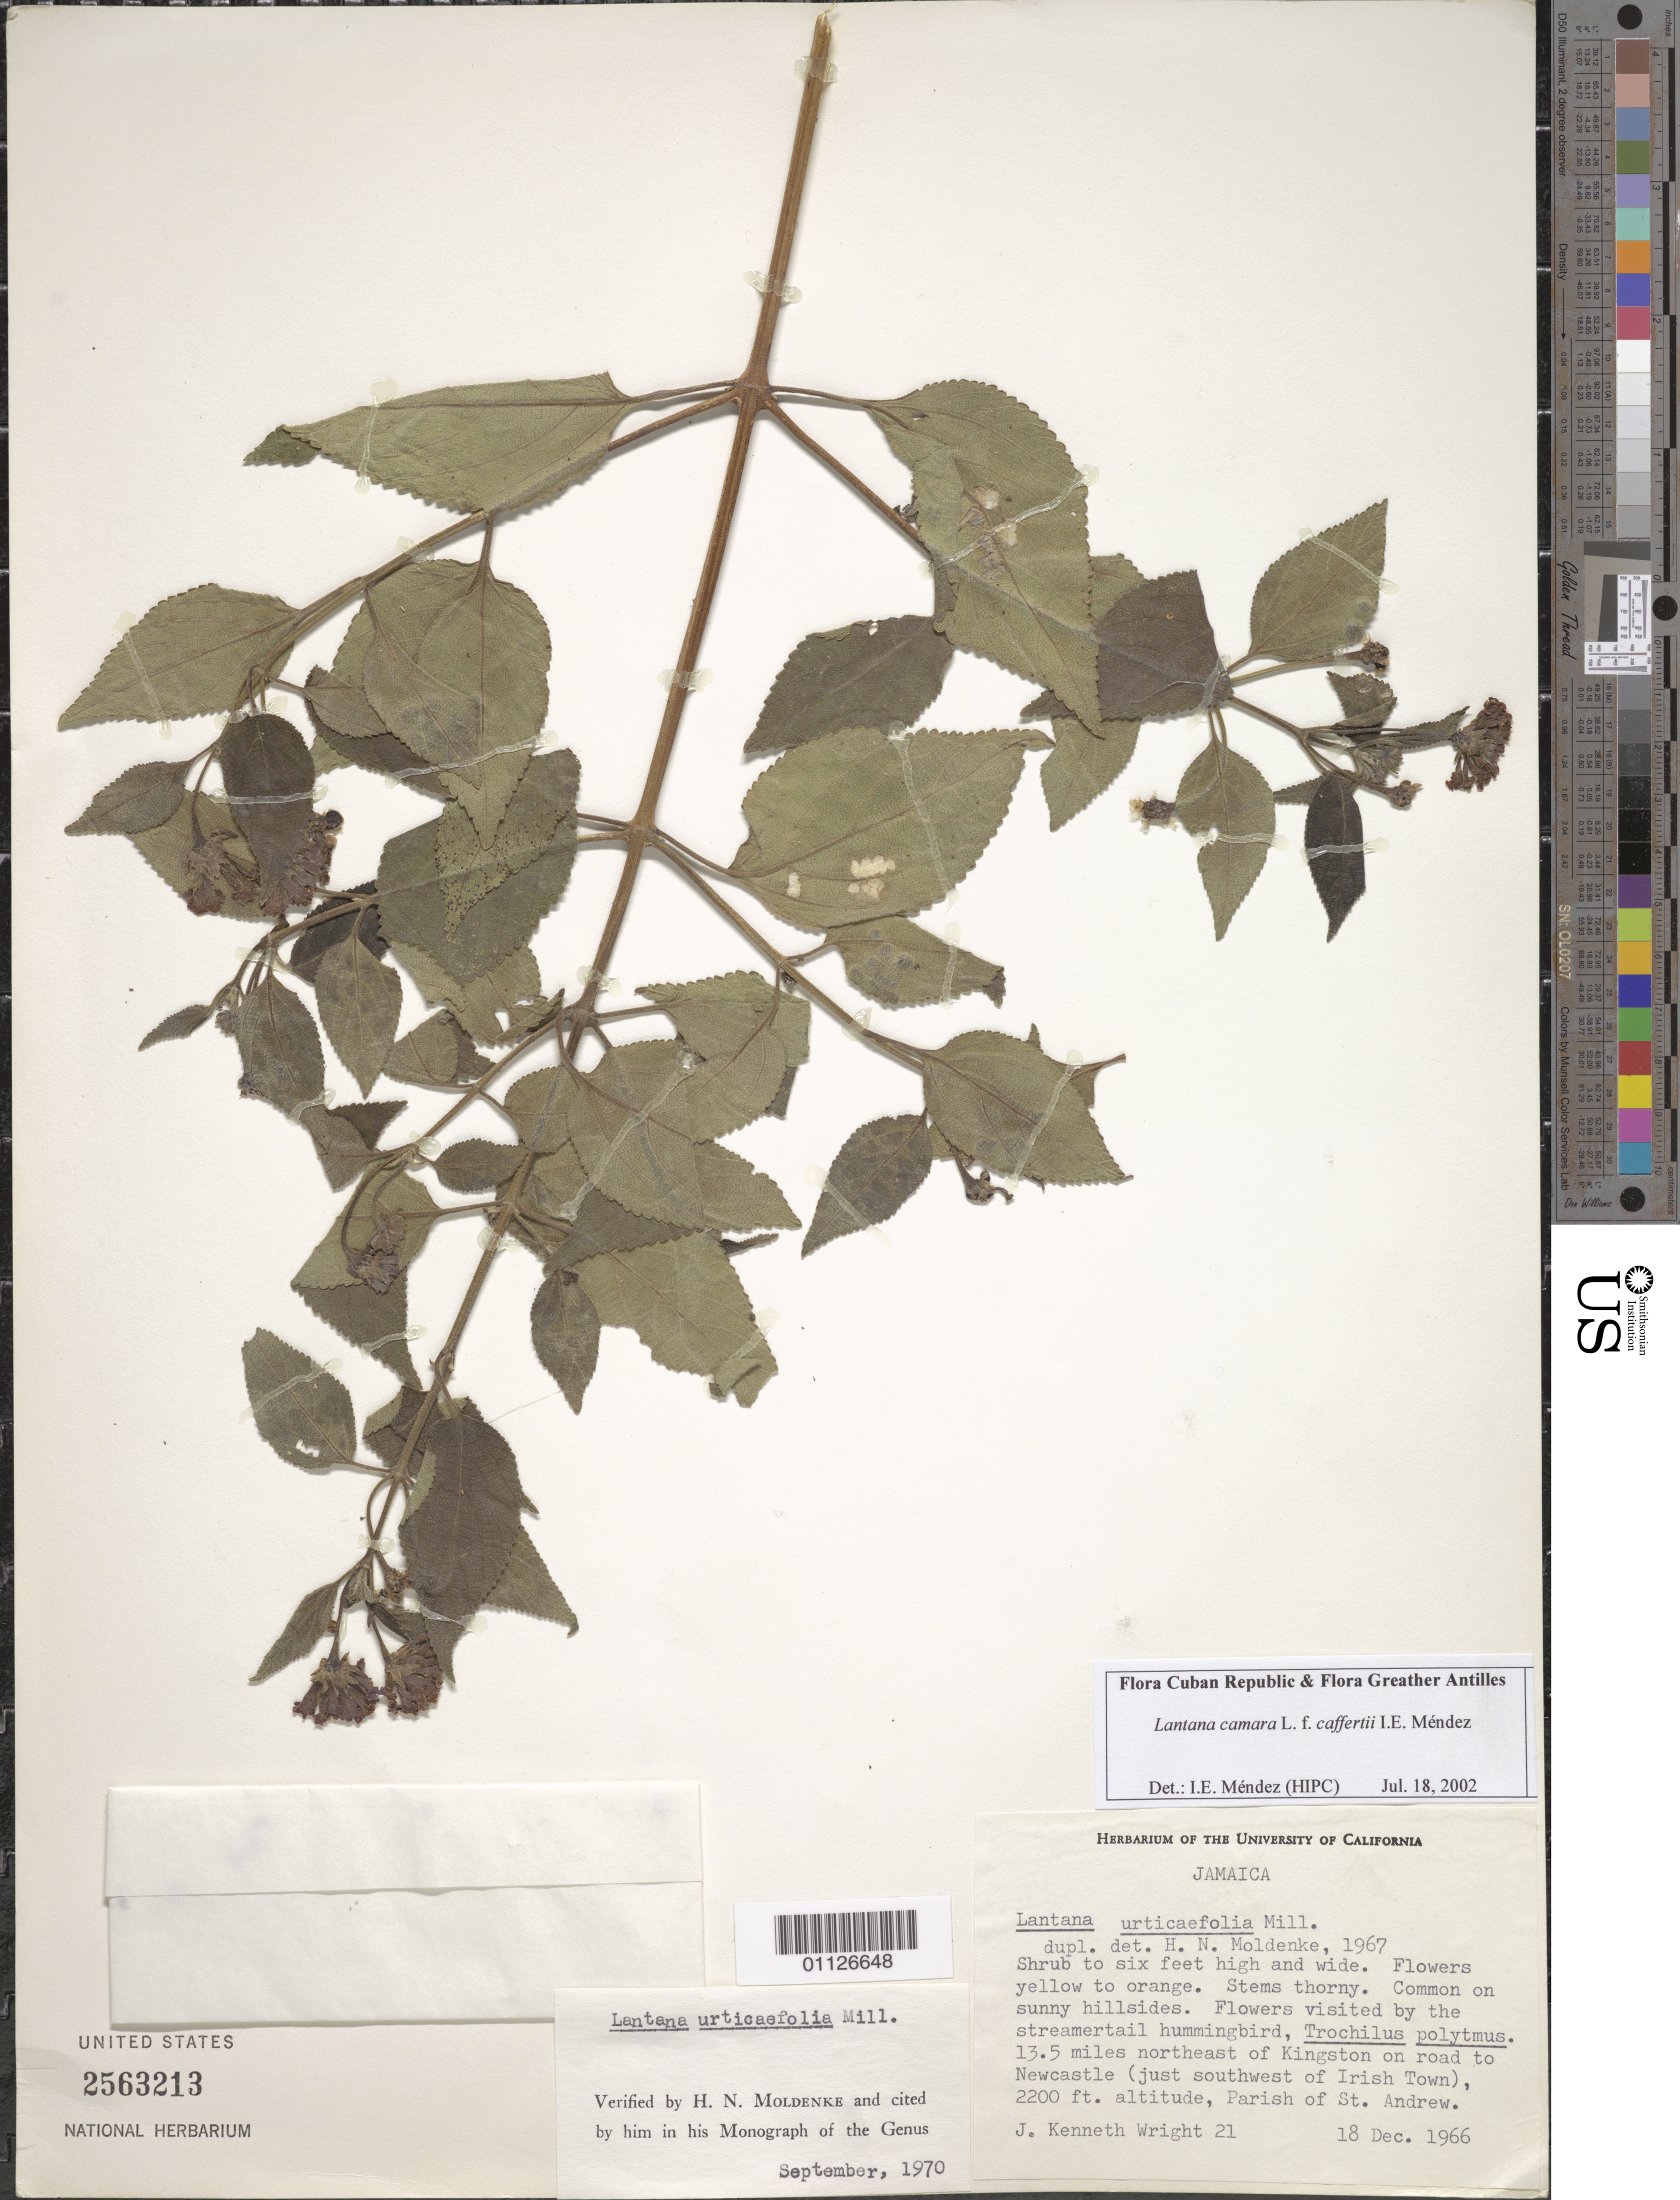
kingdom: Plantae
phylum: Tracheophyta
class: Magnoliopsida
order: Lamiales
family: Verbenaceae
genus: Lantana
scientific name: Lantana camara f. caffertyi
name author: I.E. Méndez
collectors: J. K. Wright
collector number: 21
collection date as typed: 18 Dec 1966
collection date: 1966-12-18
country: Jamaica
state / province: Saint Andrew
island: Jamaica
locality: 13.5 mi NE of Kingston on road to Newcastle (just SW of Irish Town)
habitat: common on sunny hillsides | flowers visited by the streamertail hummingbird, Trochilus polytmus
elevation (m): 671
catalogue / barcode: US 2563213